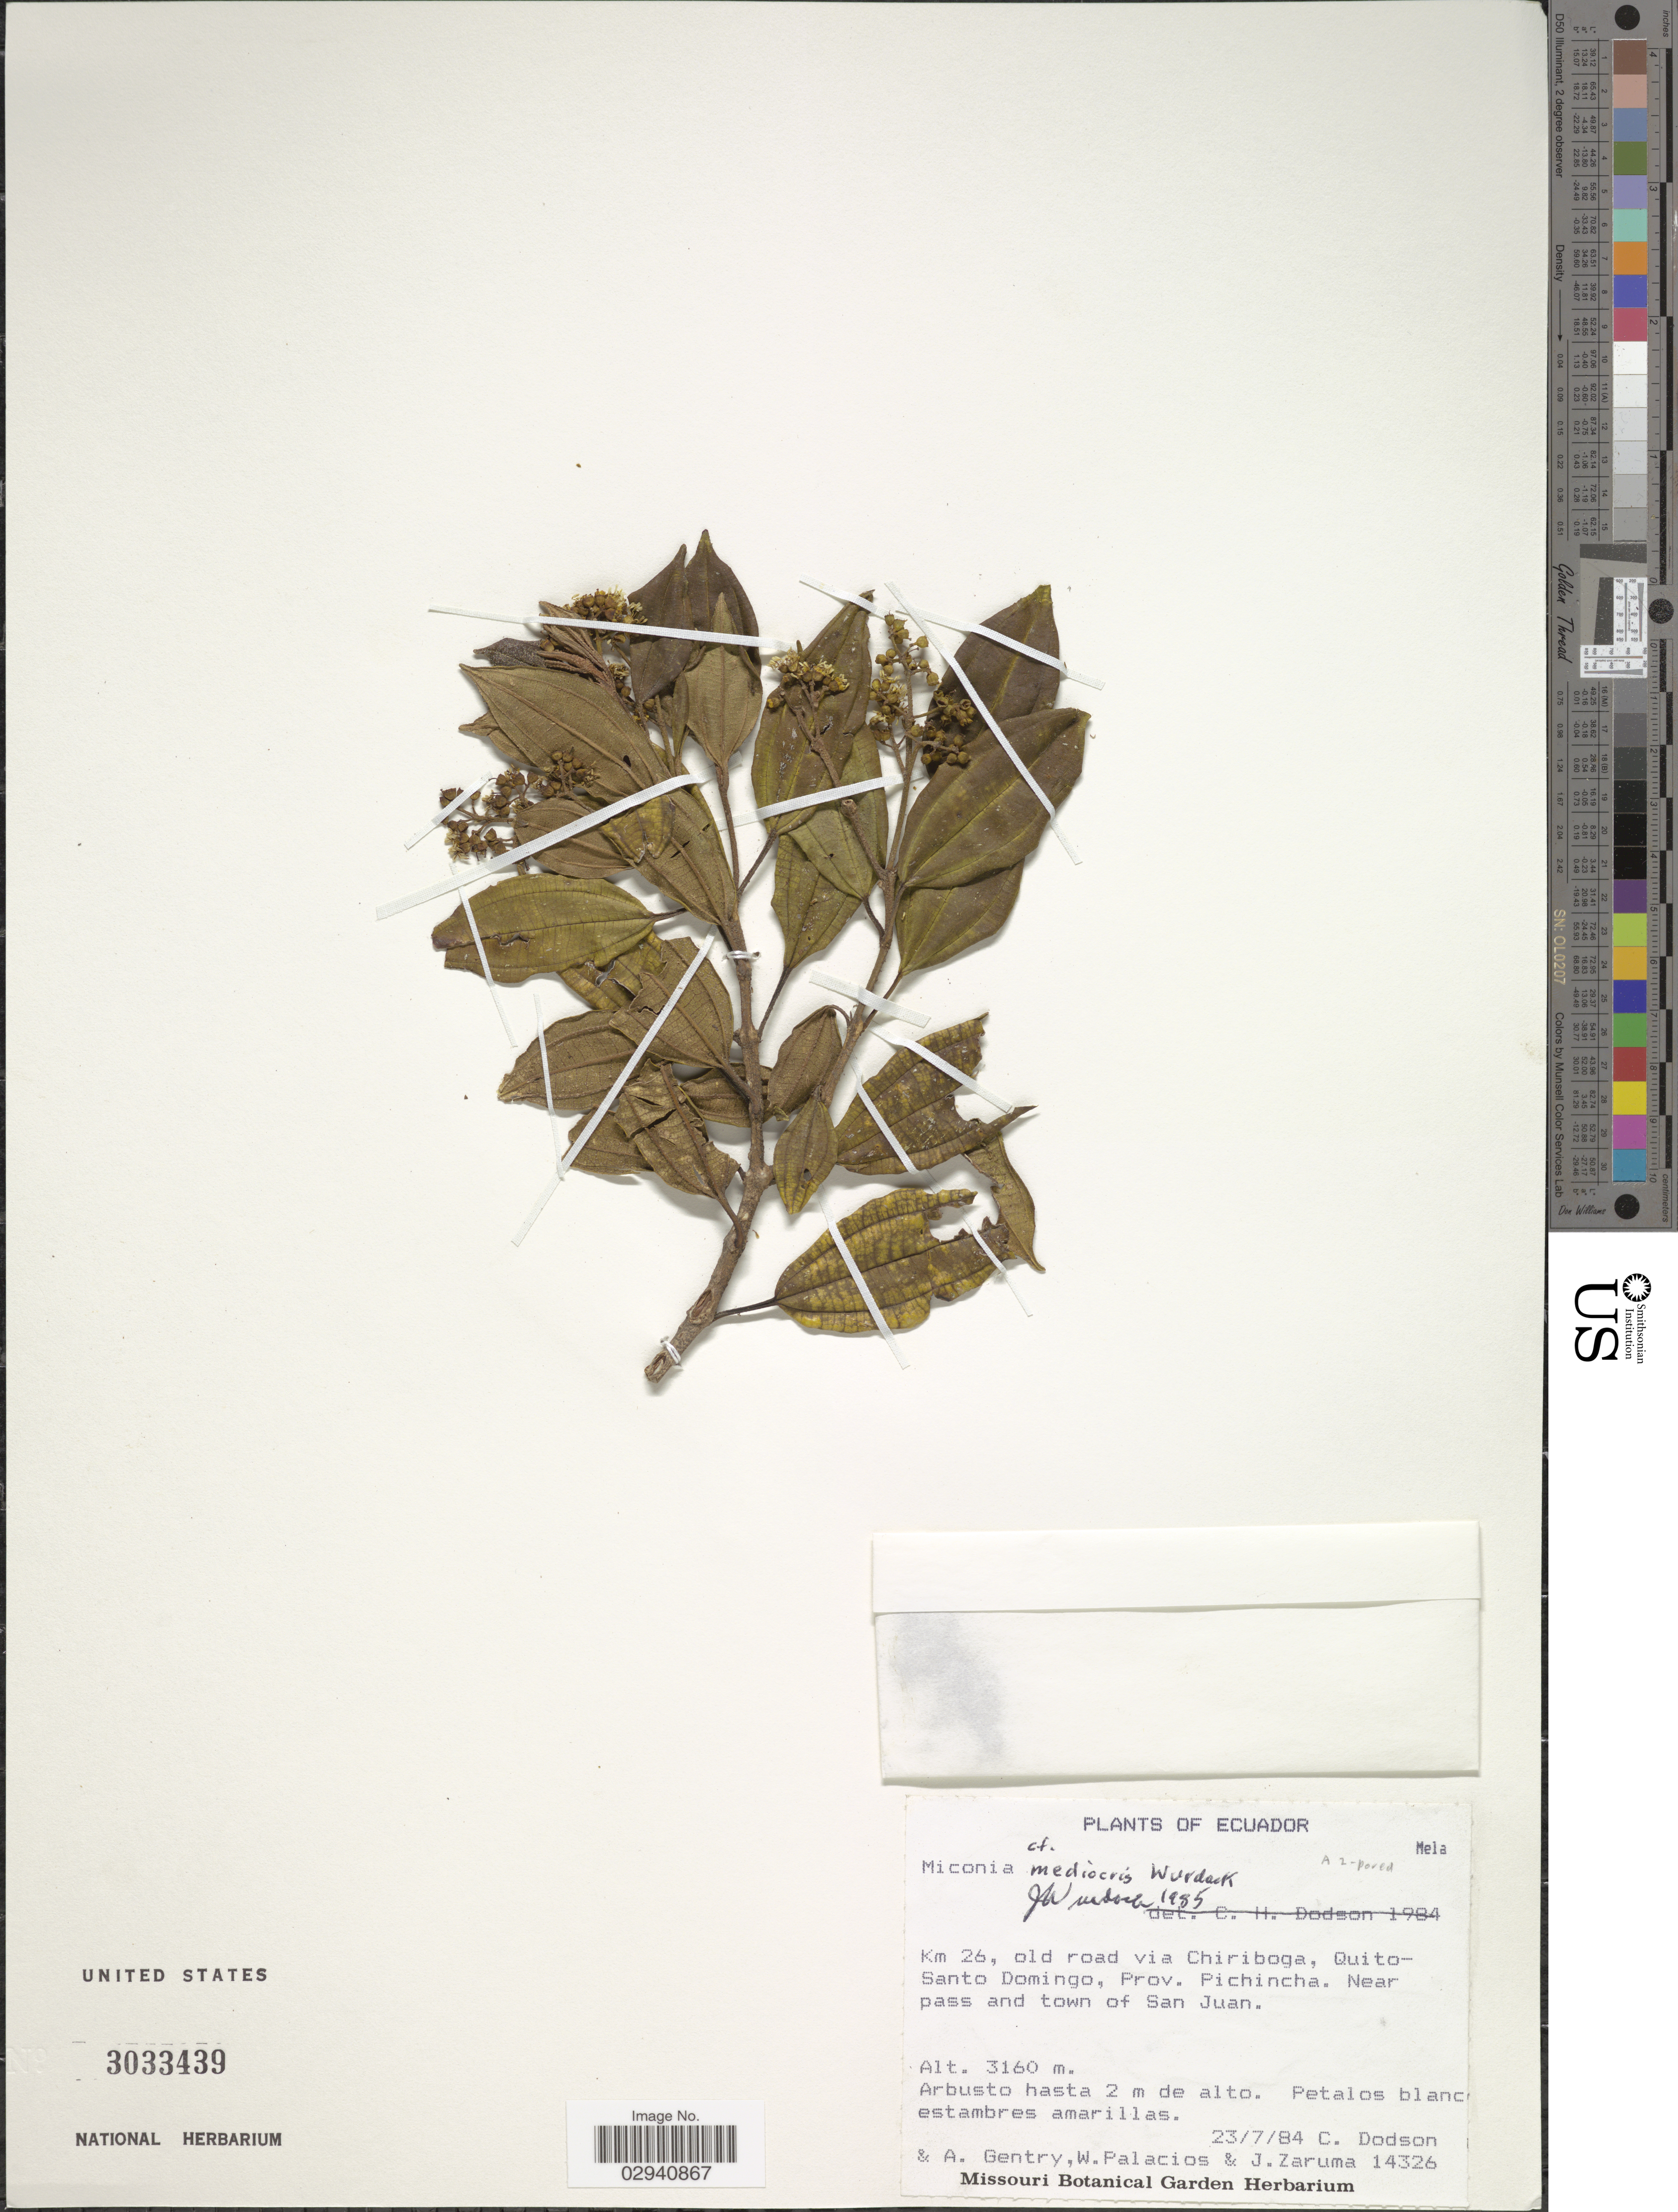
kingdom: Plantae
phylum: Tracheophyta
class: Magnoliopsida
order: Myrtales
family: Melastomataceae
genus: Miconia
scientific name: Miconia mediocris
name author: Wurdack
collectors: C. Dodson, A. H. Gentry, W. Palacios & J. Zaruma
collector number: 14326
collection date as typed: Transcribed d/m/y: 23/7/84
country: Ecuador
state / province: Pichincha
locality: Km 26, old road via Chiriboga, Quito-Santo Domingo. Near pass and town of San Juan.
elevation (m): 3160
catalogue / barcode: US 3033439